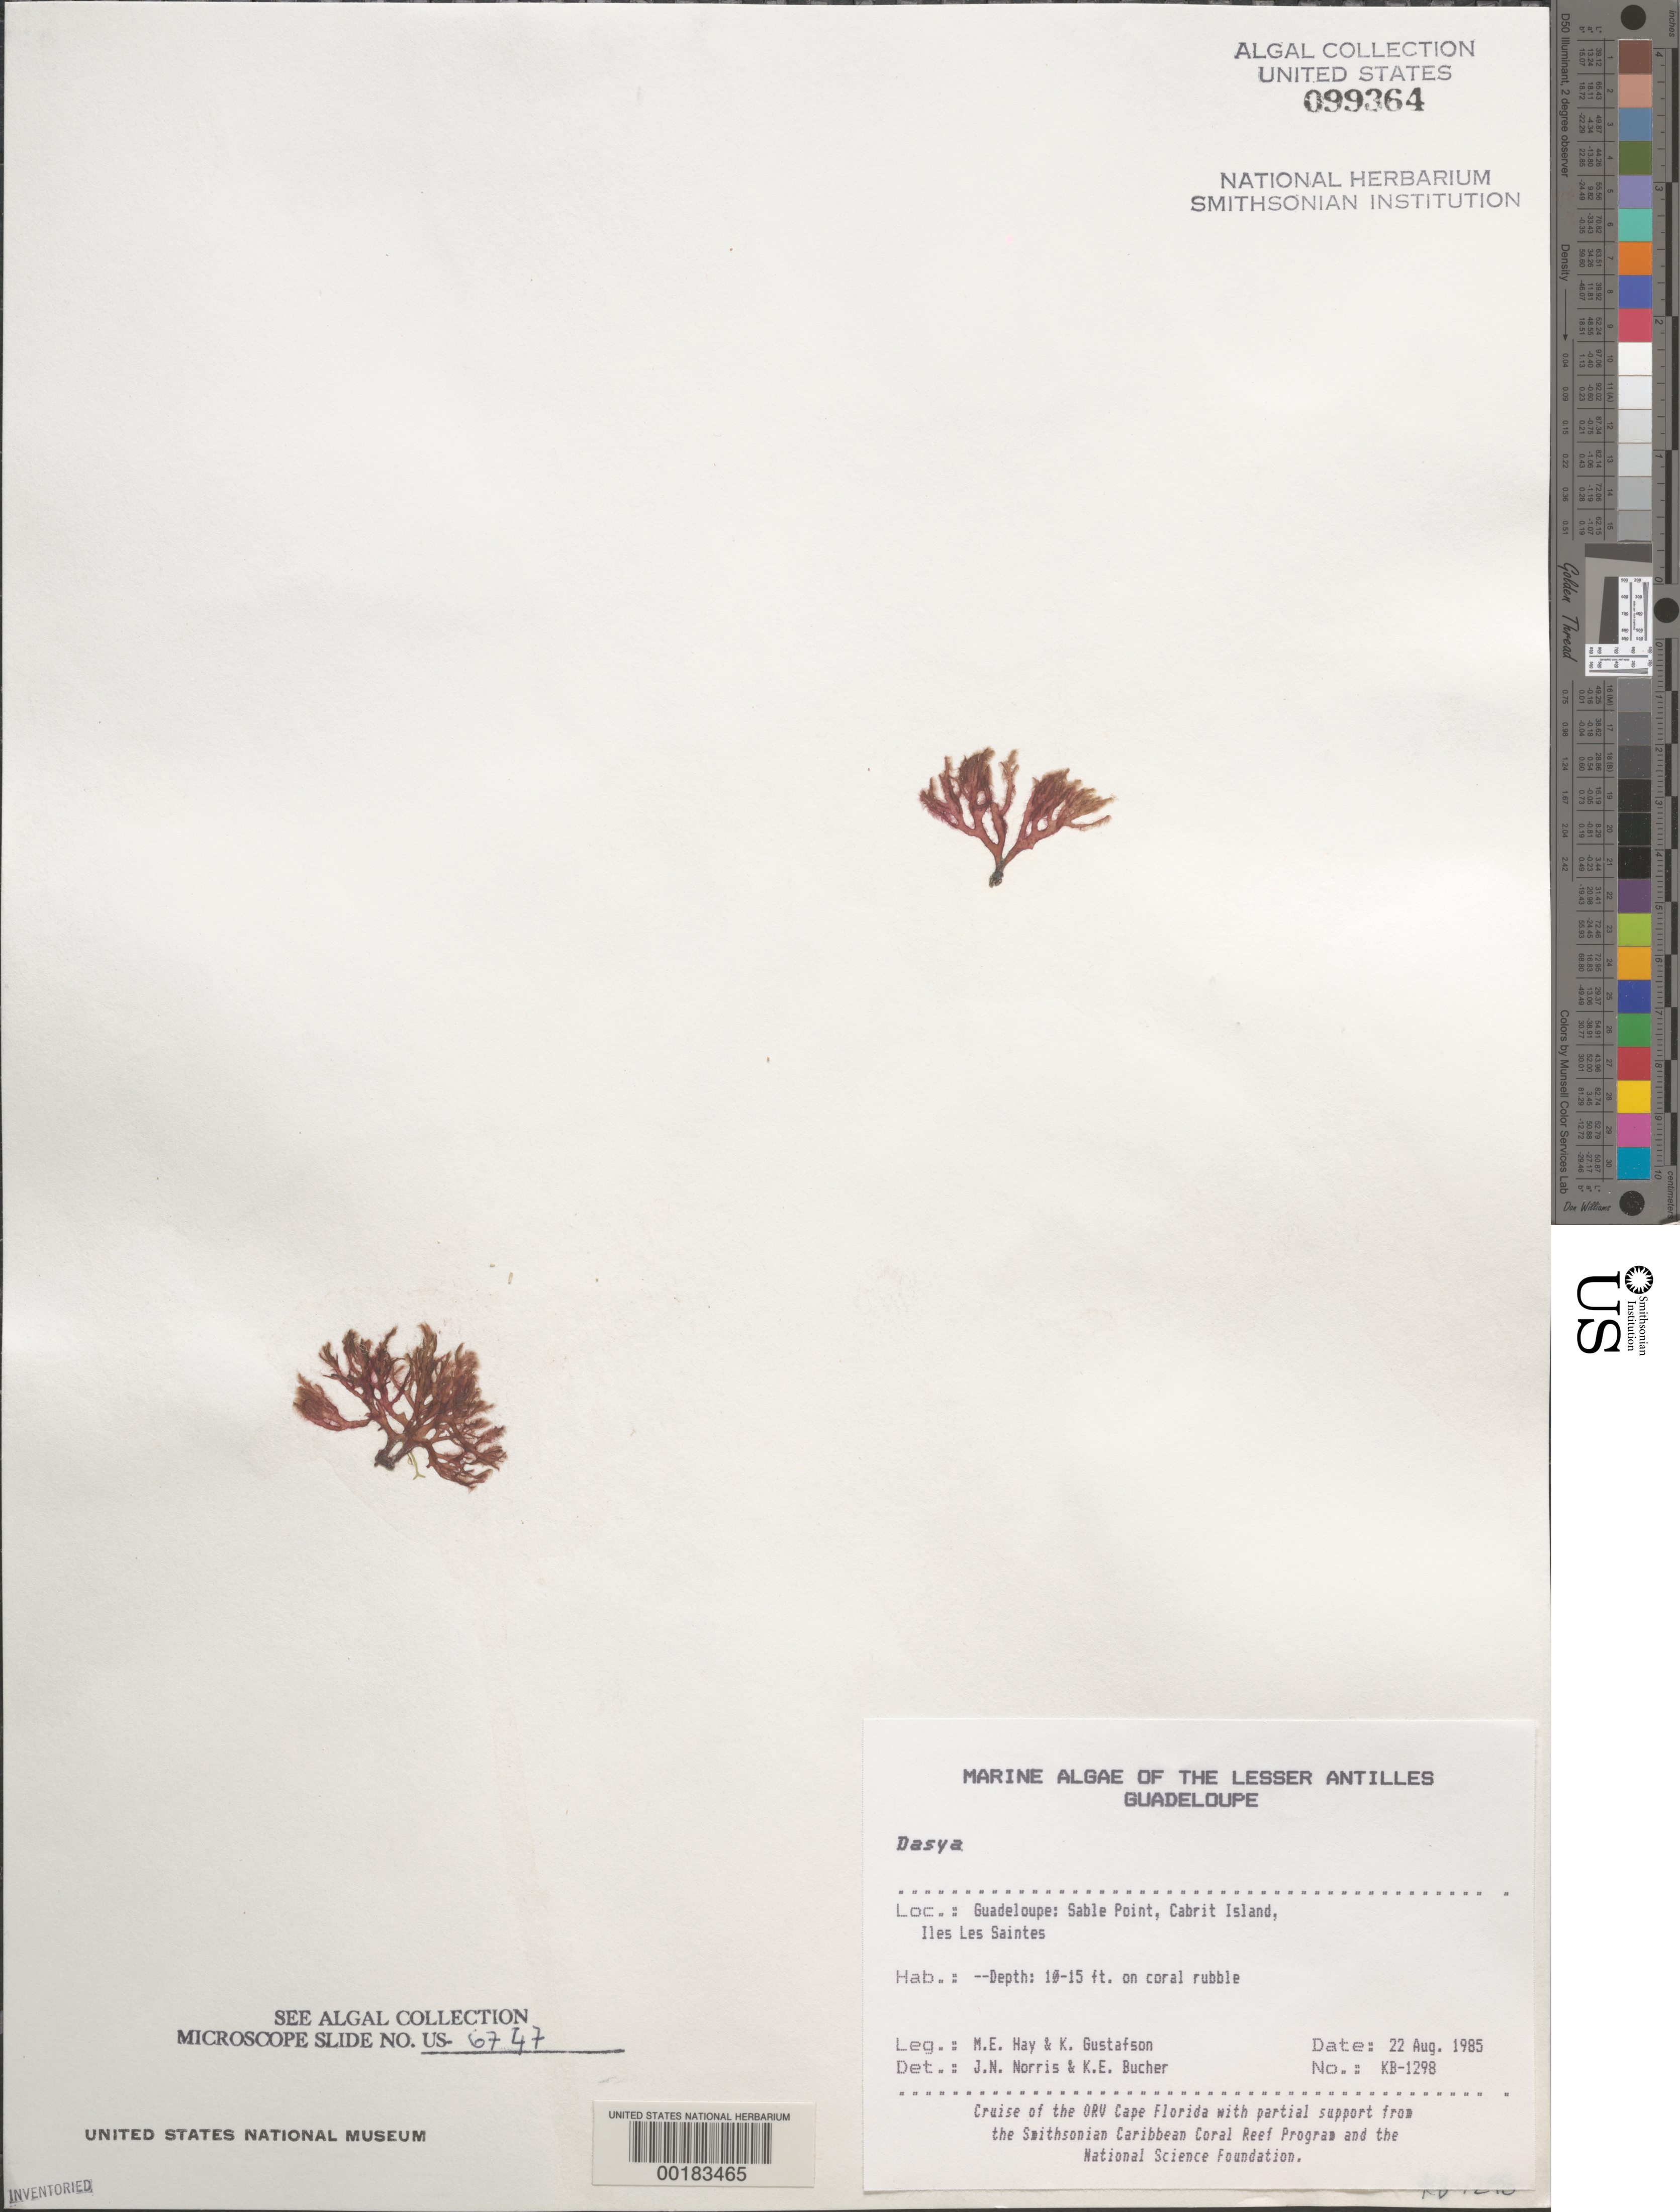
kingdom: Plantae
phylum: Rhodophyta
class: Florideophyceae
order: Ceramiales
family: Dasyaceae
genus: Dasya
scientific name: Dasya sp.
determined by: Norris, J. N.; Bucher, K. E.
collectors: M. E. Hay & K. Gustafson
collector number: KB-1298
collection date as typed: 22 Aug 1985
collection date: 1985-08-22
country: Guadeloupe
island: Cabrit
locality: Sable Point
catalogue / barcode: US 99364